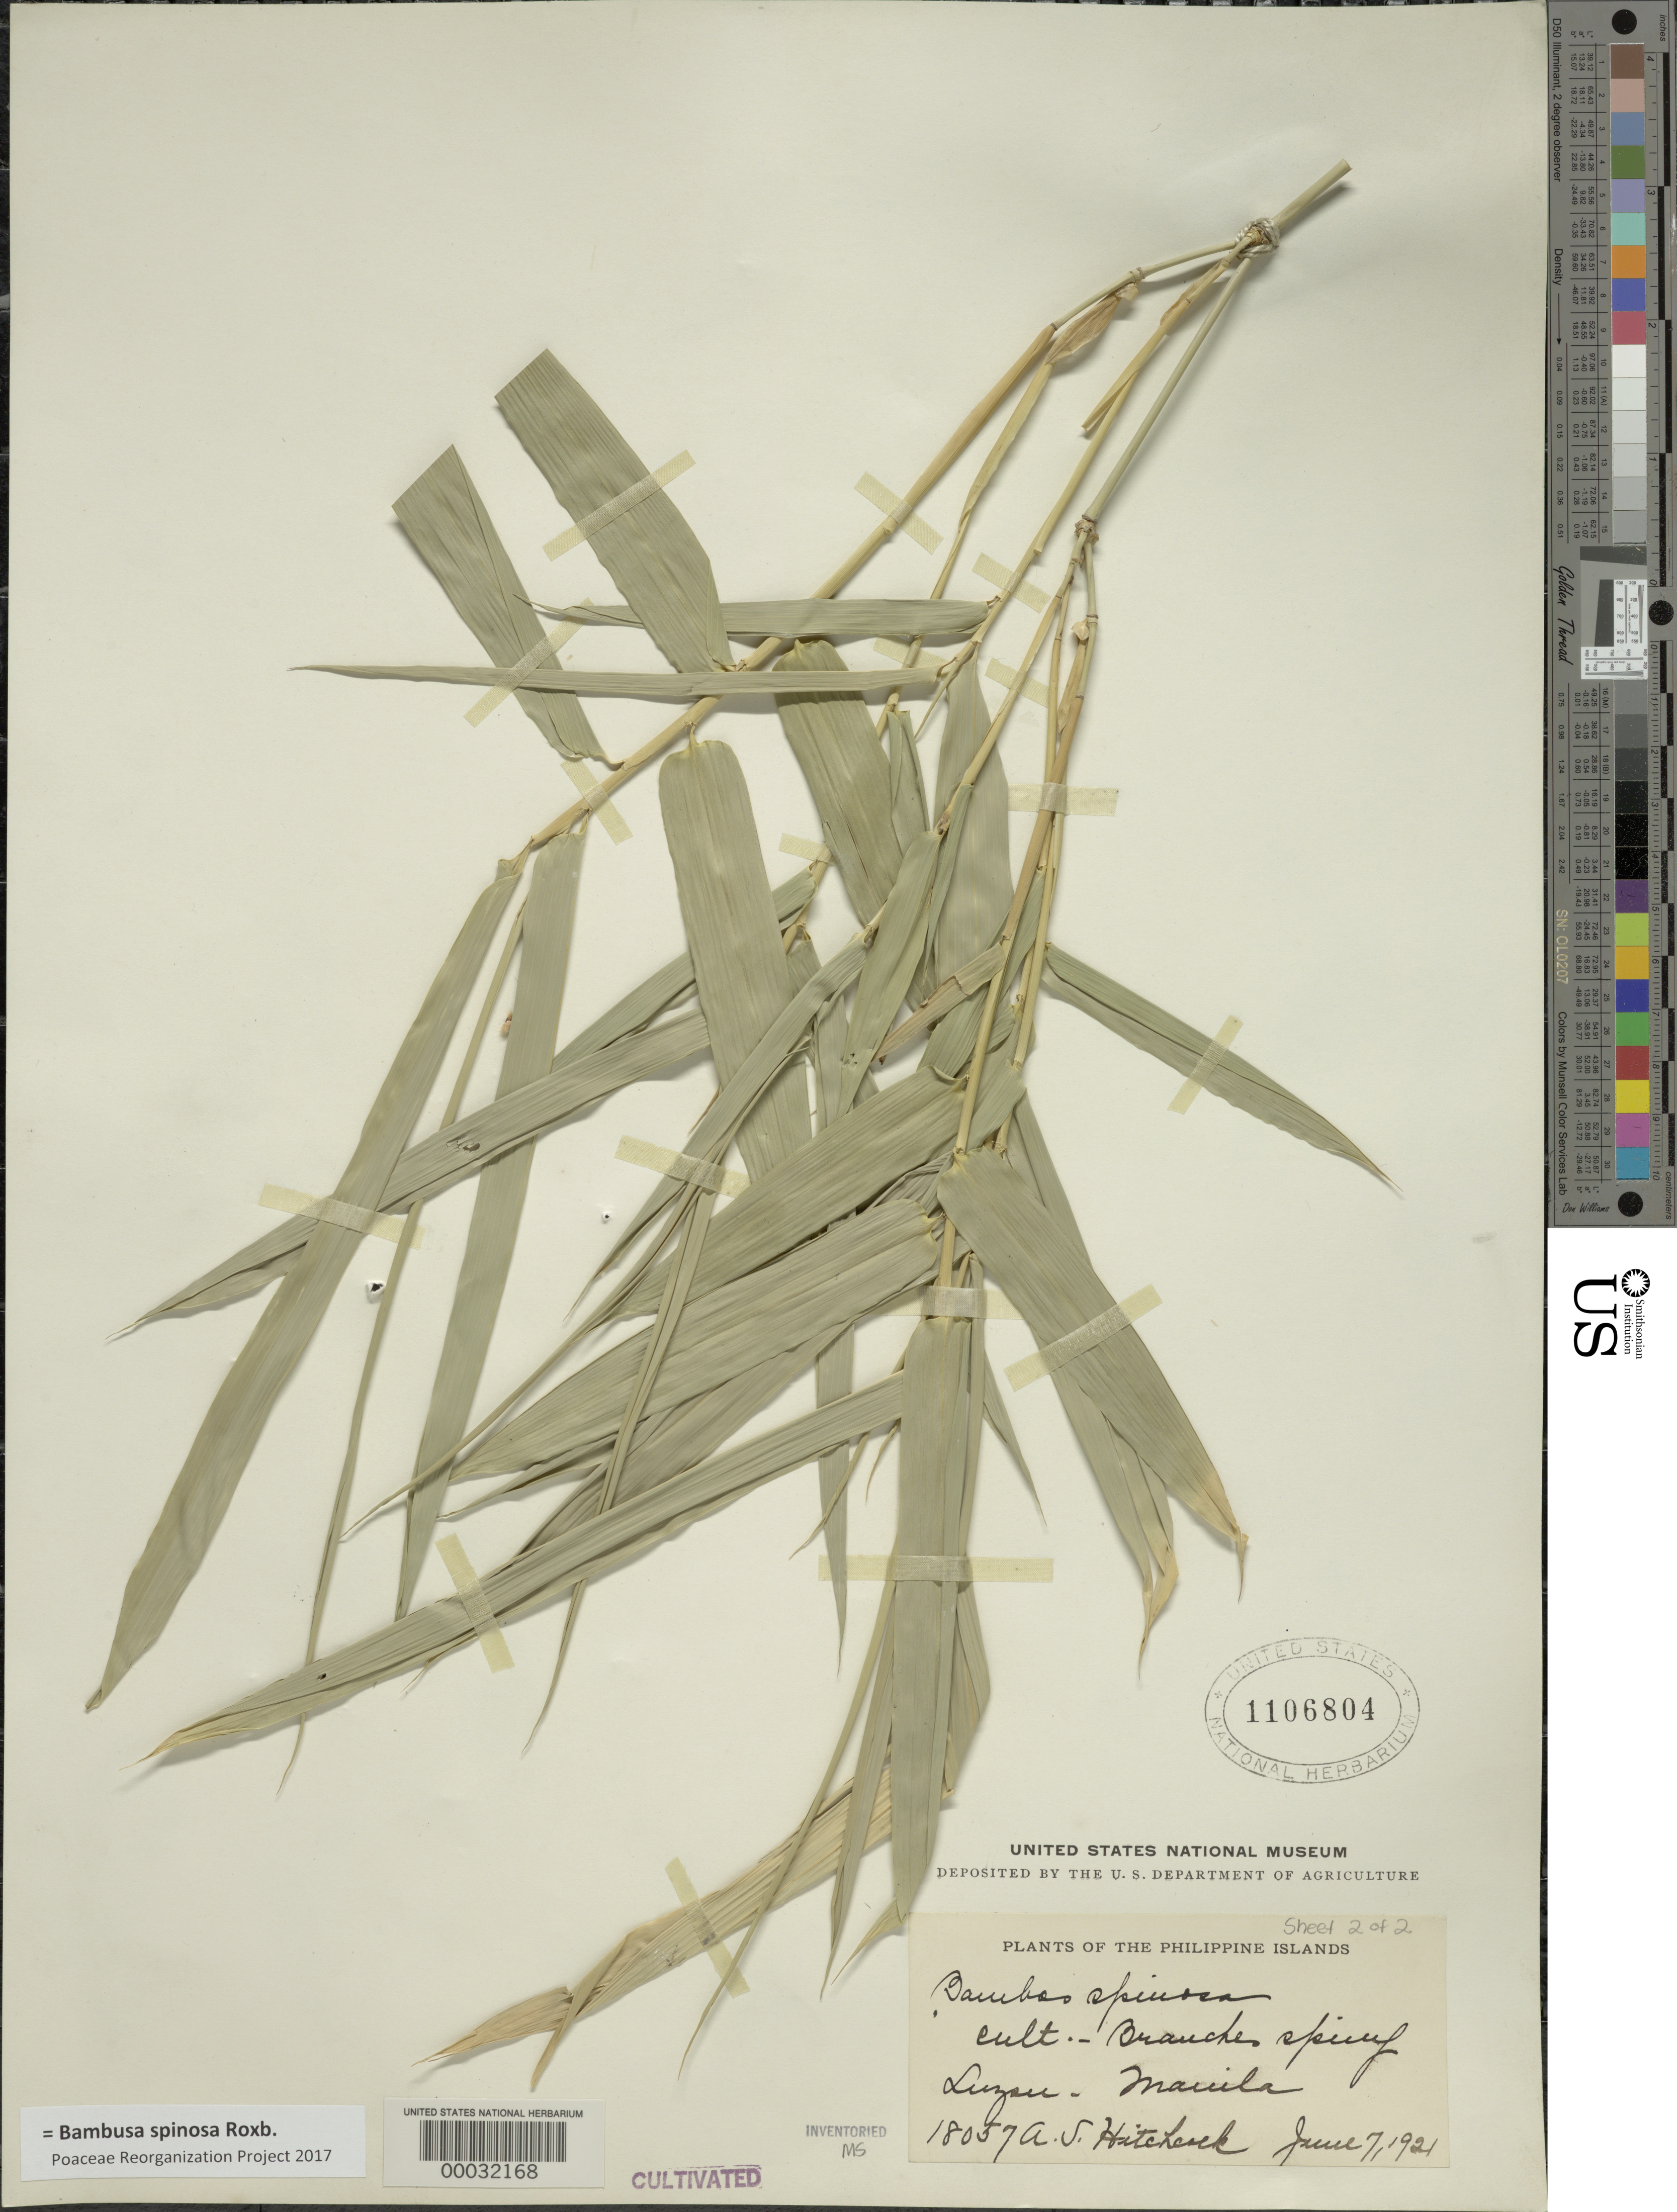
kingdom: Plantae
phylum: Tracheophyta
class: Liliopsida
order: Poales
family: Poaceae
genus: Bambusa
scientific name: Bambusa spinosa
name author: Roxb.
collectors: A. S. Hitchcock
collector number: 18057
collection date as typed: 07 Jun 1921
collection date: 1921-06-07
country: Philippines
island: Luzon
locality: Manila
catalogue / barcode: US 1106804